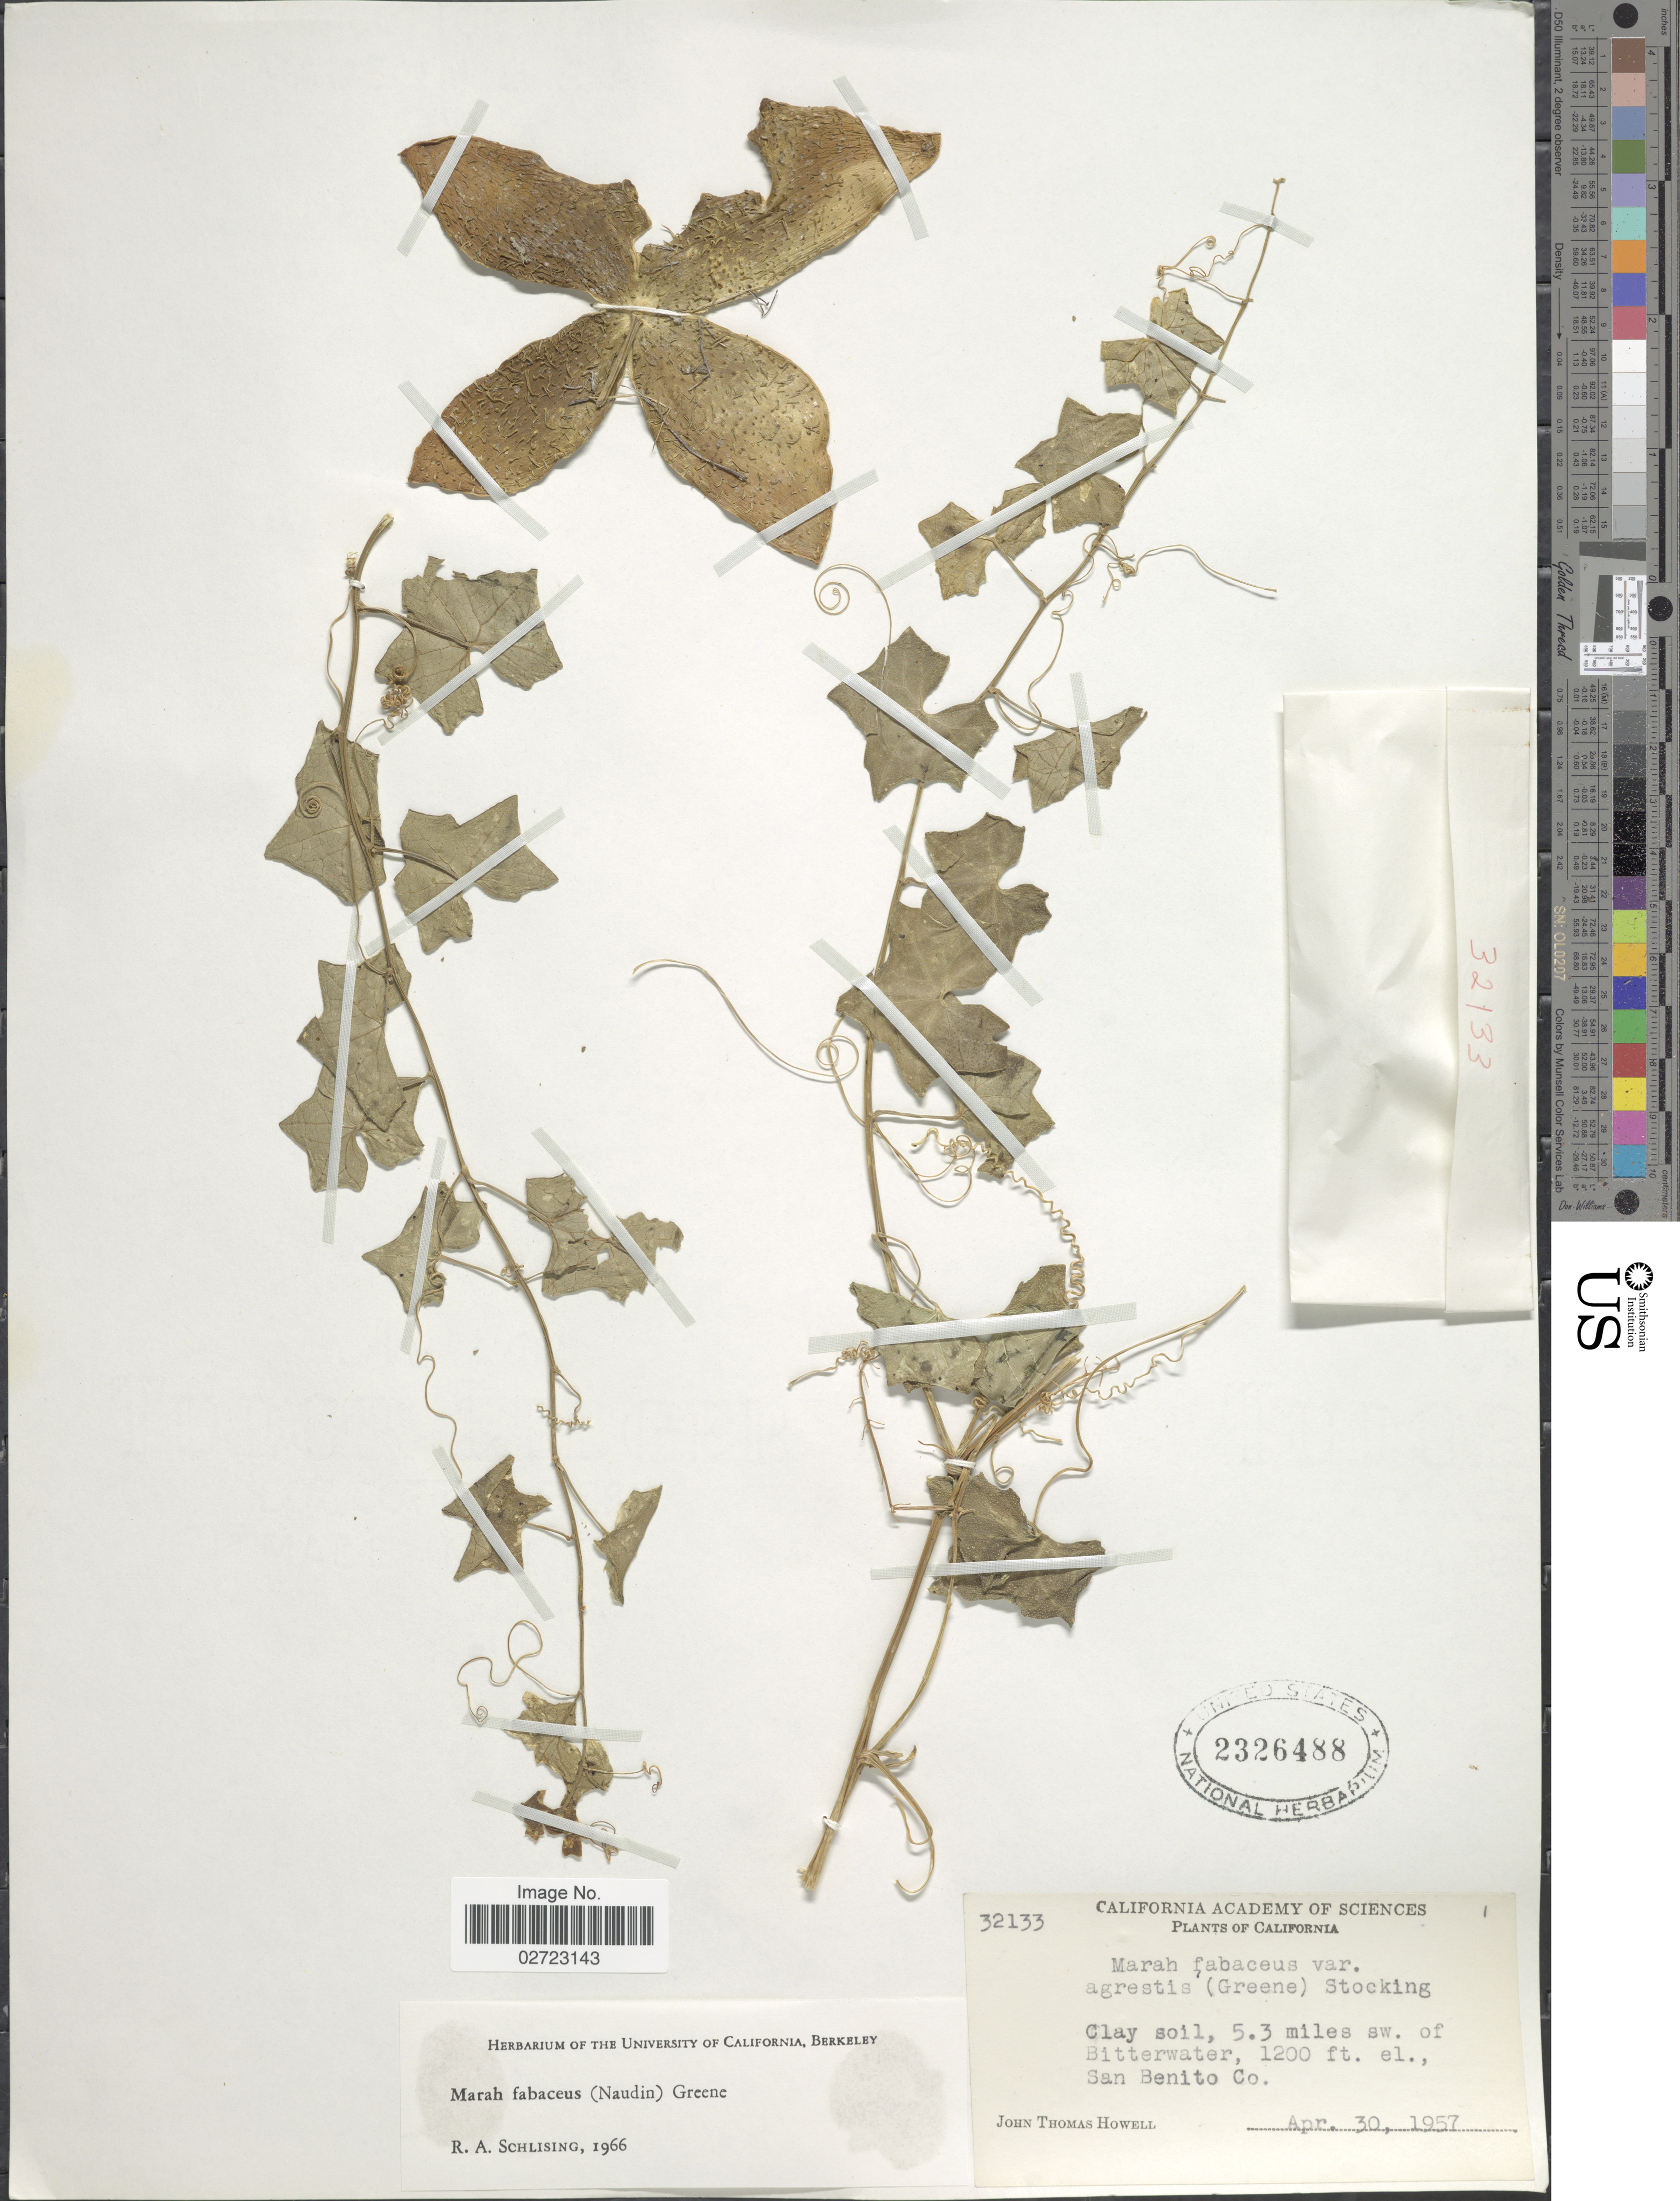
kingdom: Plantae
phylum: Tracheophyta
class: Magnoliopsida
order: Cucurbitales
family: Cucurbitaceae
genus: Marah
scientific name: Marah fabacea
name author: (Naudin) Greene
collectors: J. T. Howell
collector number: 32133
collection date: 1957-04-30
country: United States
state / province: California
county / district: San Benito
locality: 5.3 miles sw. of Bitterwater, San Benito Co.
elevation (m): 366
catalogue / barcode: US 2326488